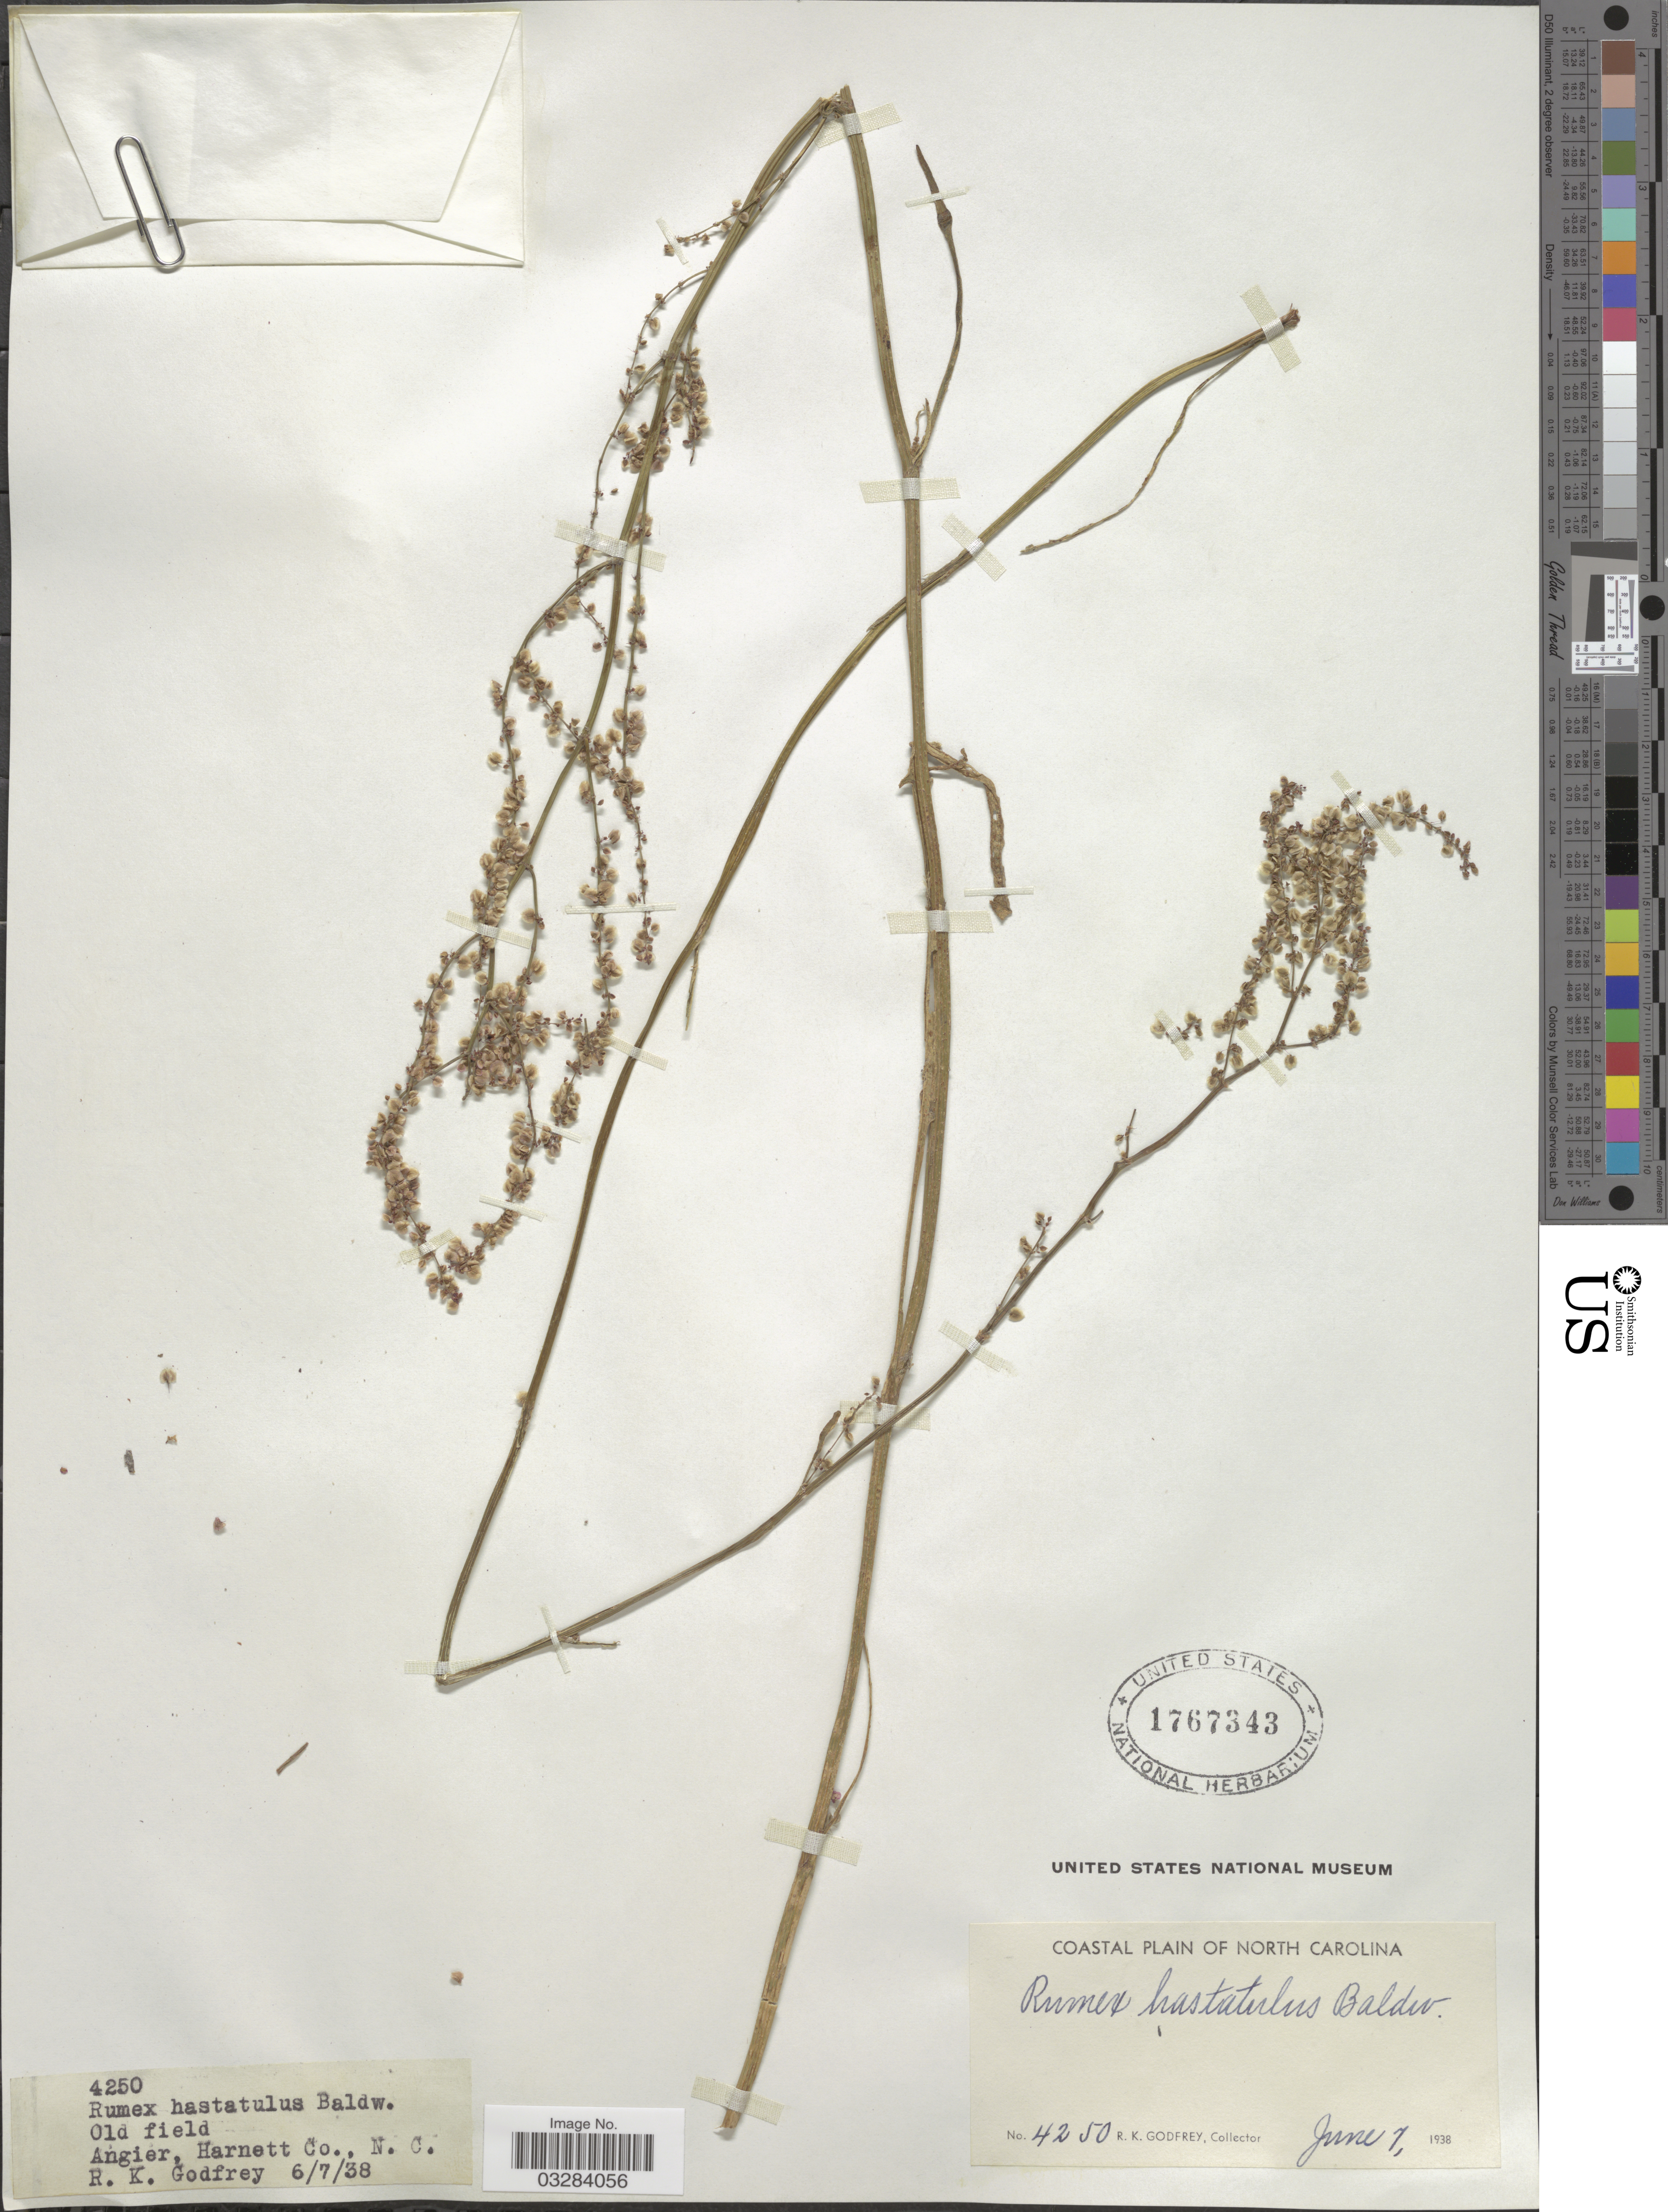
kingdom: Plantae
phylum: Tracheophyta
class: Magnoliopsida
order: Caryophyllales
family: Polygonaceae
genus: Rumex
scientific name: Rumex hastatulus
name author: Baldwin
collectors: R. K. Godfrey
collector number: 4250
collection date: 1938-06-07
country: United States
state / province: North Carolina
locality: Old field. Angier, Harnett Co., N. C.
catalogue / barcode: US 1767343